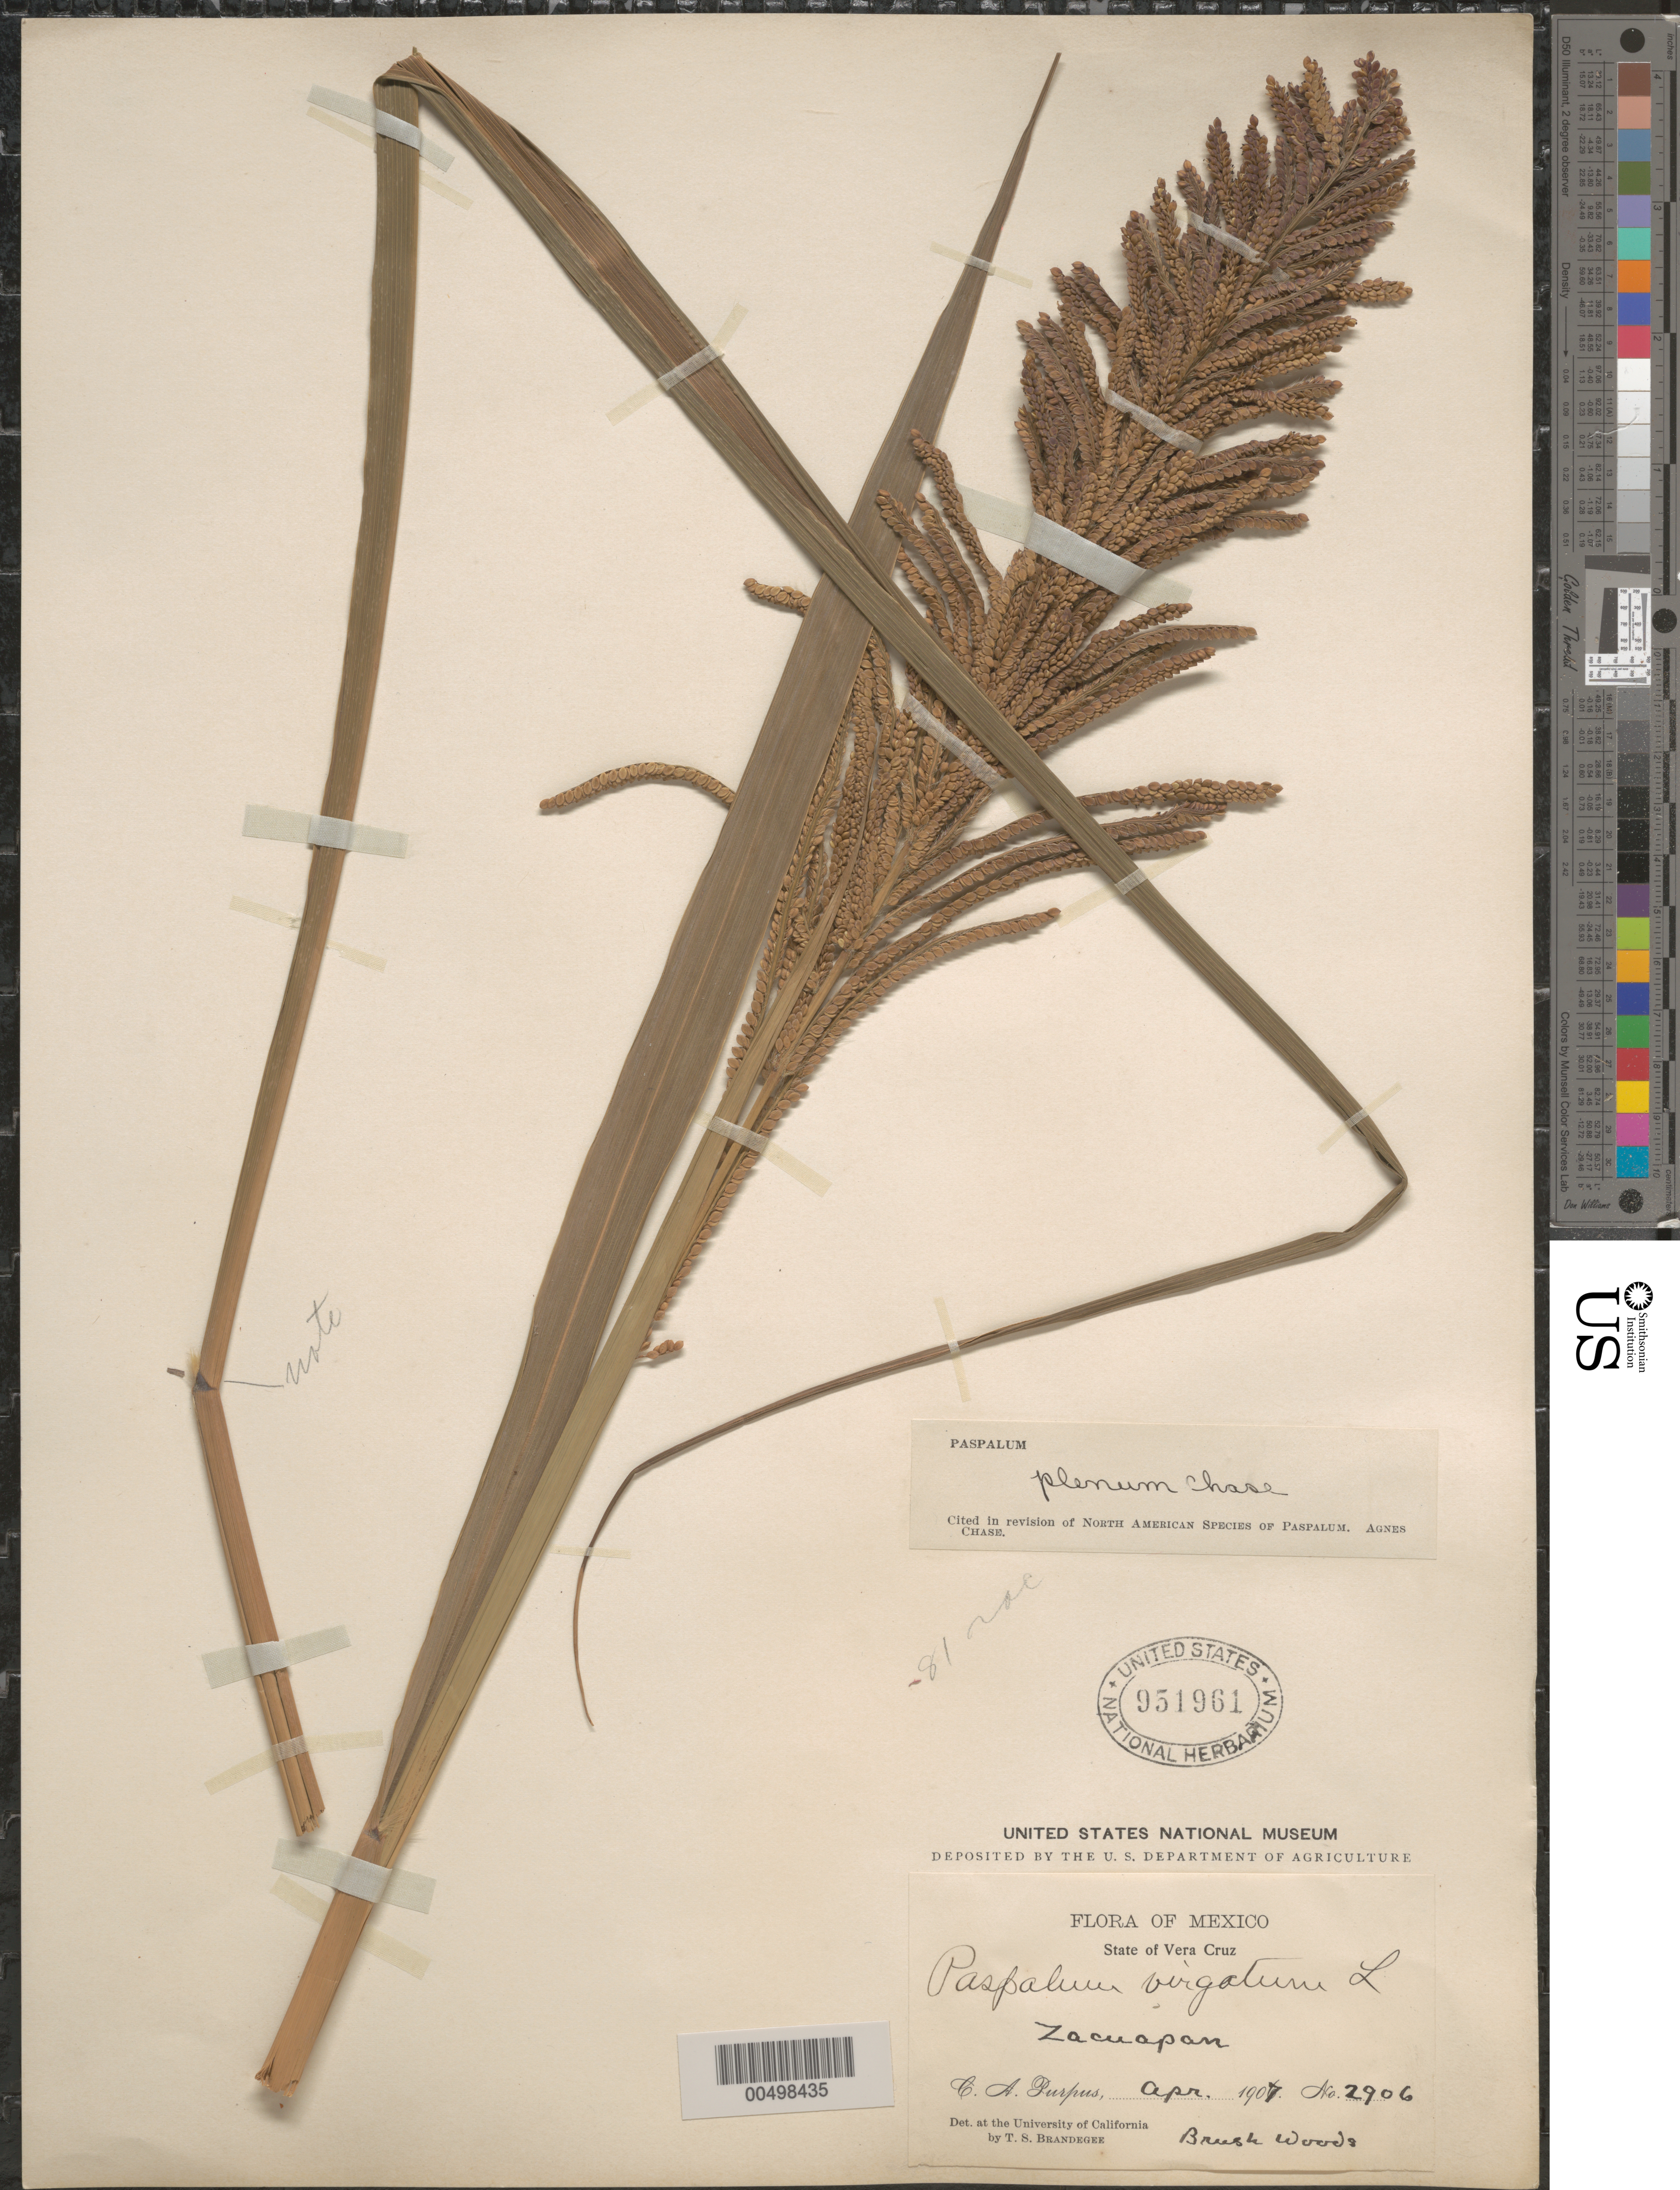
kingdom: Plantae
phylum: Tracheophyta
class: Liliopsida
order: Poales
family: Poaceae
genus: Paspalum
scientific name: Paspalum plenum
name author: Chase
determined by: Chase, [M.] Agnes, (US)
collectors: T. S. Brandegee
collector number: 2906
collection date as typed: Apr 1907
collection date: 1907-04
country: Mexico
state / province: Veracruz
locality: Zacuapan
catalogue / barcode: US 951961